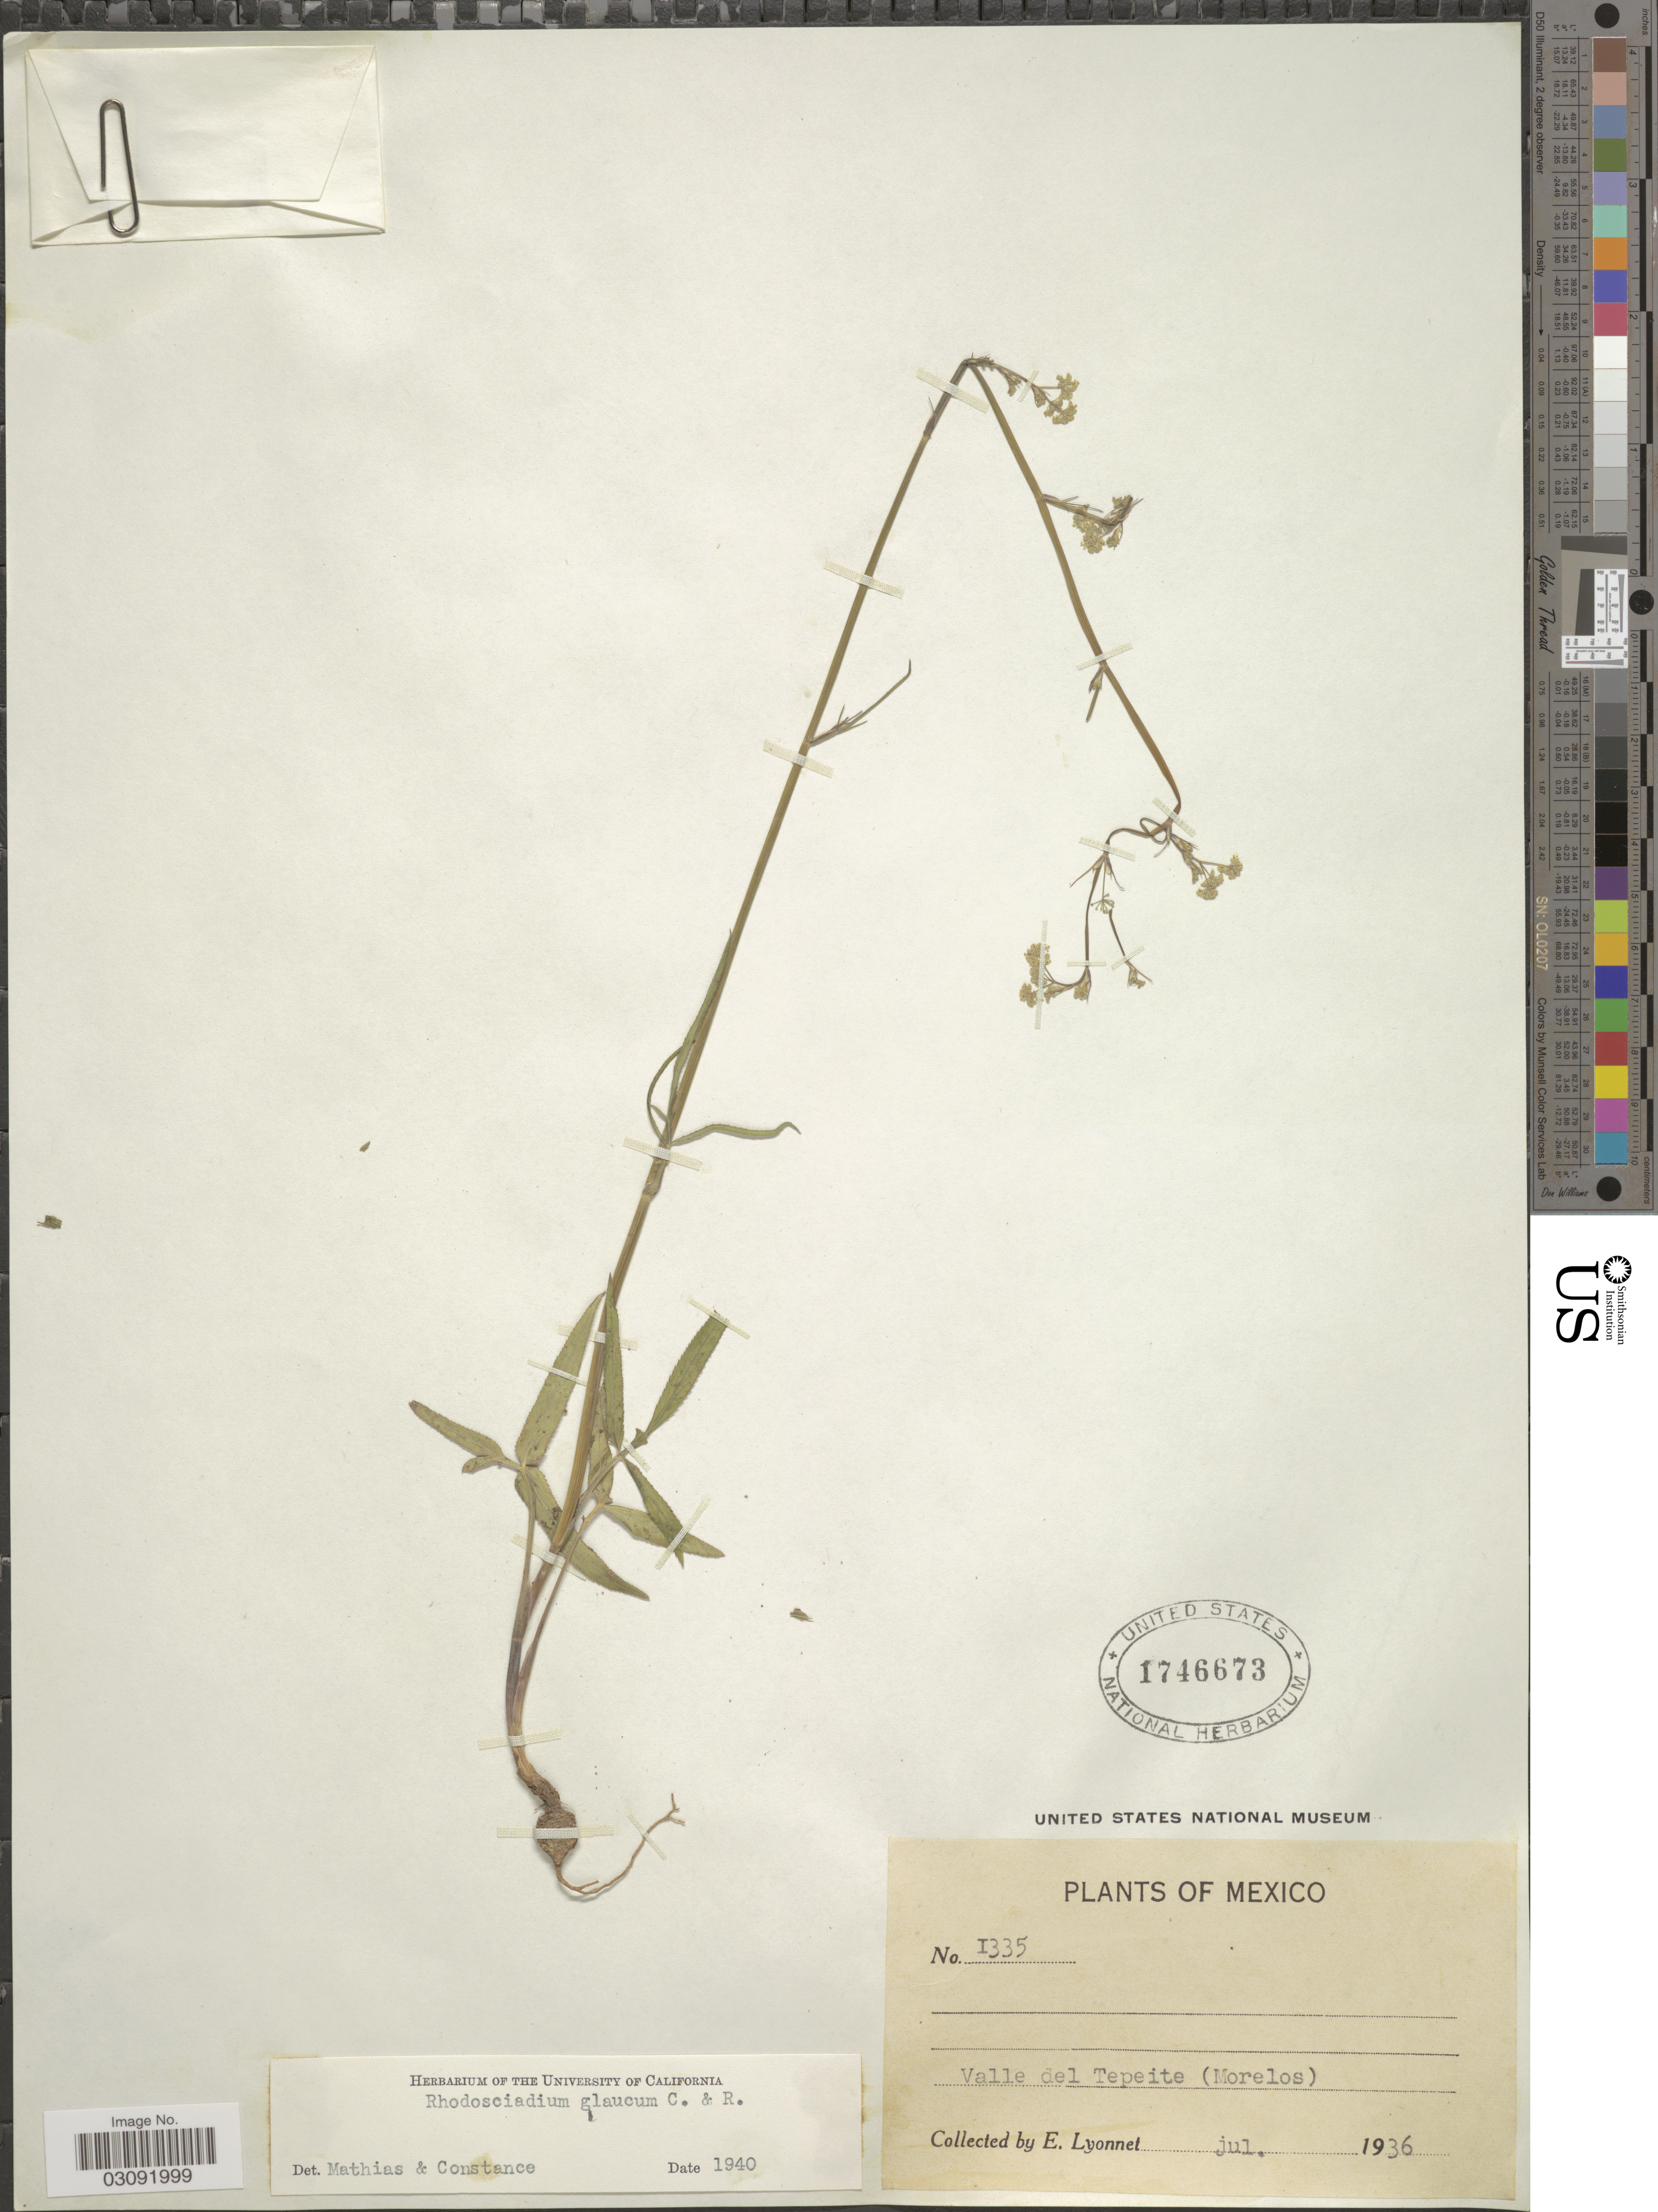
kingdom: Plantae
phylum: Tracheophyta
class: Magnoliopsida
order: Apiales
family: Apiaceae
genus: Rhodosciadium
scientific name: Rhodosciadium glaucum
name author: J.M. Coult. & Rose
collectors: E. Lyonnet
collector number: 1335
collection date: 1936-07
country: Mexico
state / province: Morelos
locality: Valle del Tepeite.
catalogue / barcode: US 1746673